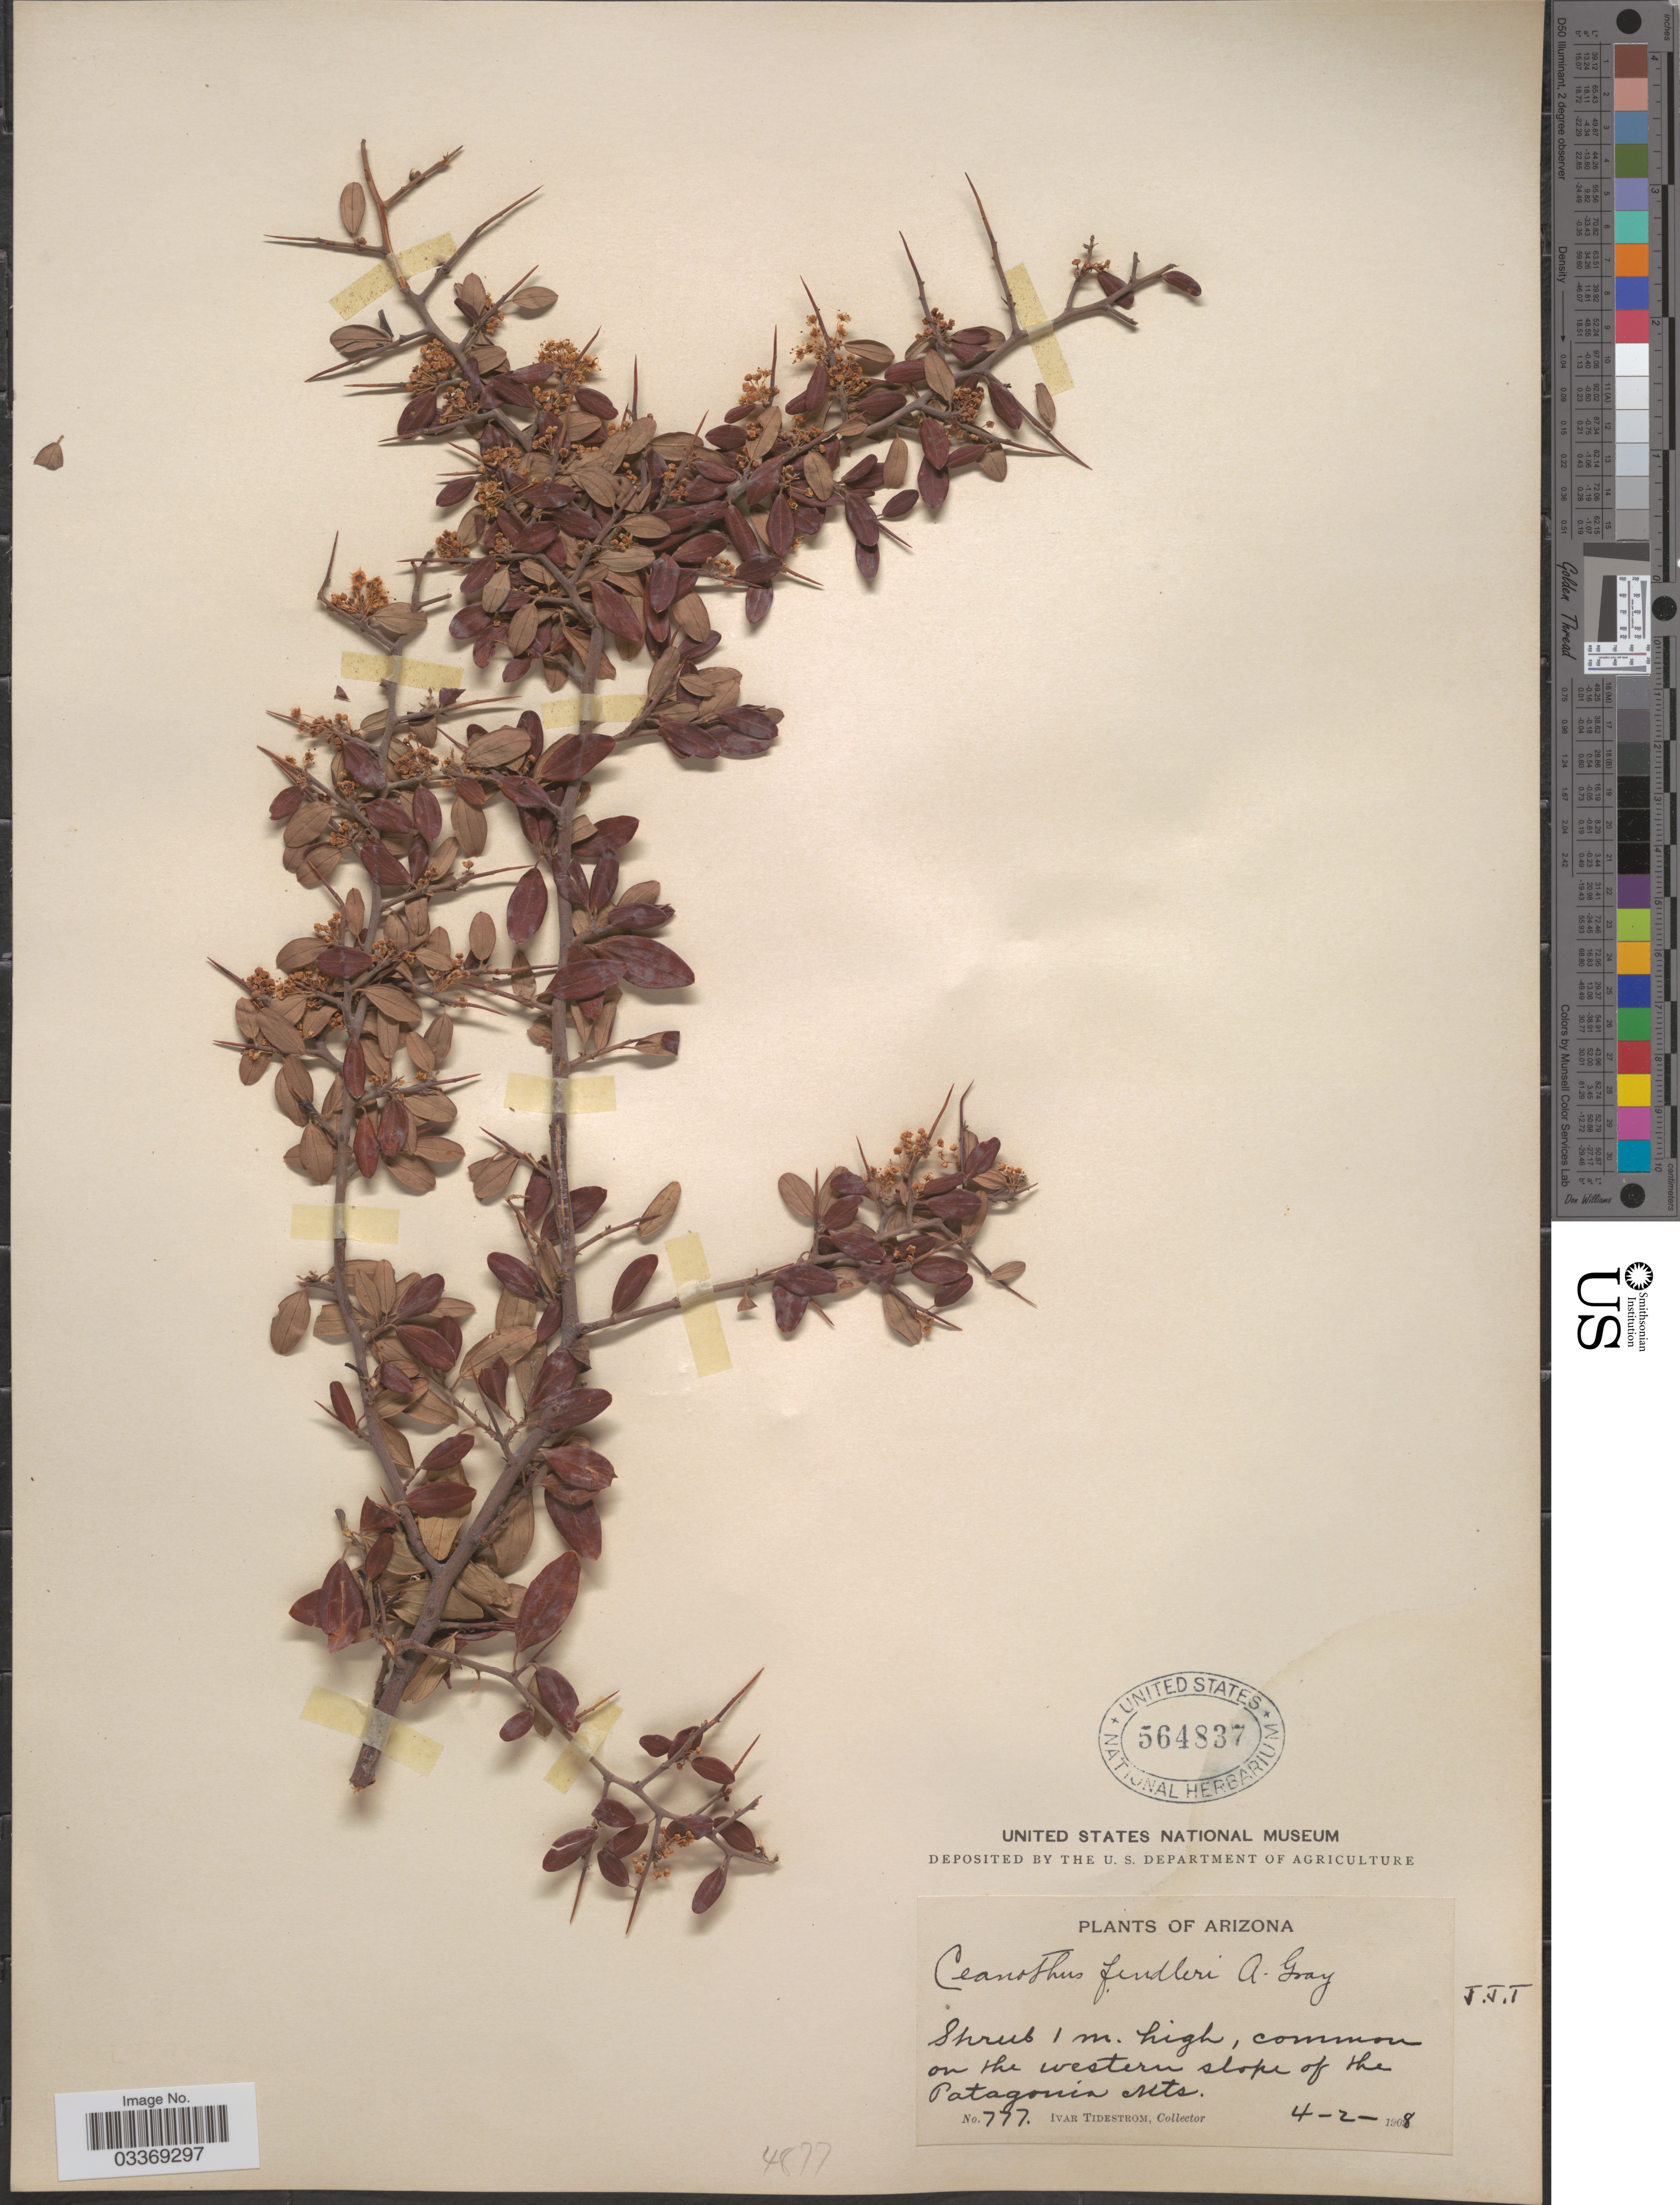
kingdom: Plantae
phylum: Tracheophyta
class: Magnoliopsida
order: Rosales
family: Rhamnaceae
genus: Ceanothus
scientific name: Ceanothus fendleri var. viridis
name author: A. Gray ex Trel.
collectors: I. F. Tidestrom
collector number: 777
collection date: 1908-04-02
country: United States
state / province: Arizona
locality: Common on the western slope of the Patagonia Mts.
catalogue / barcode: US 564837